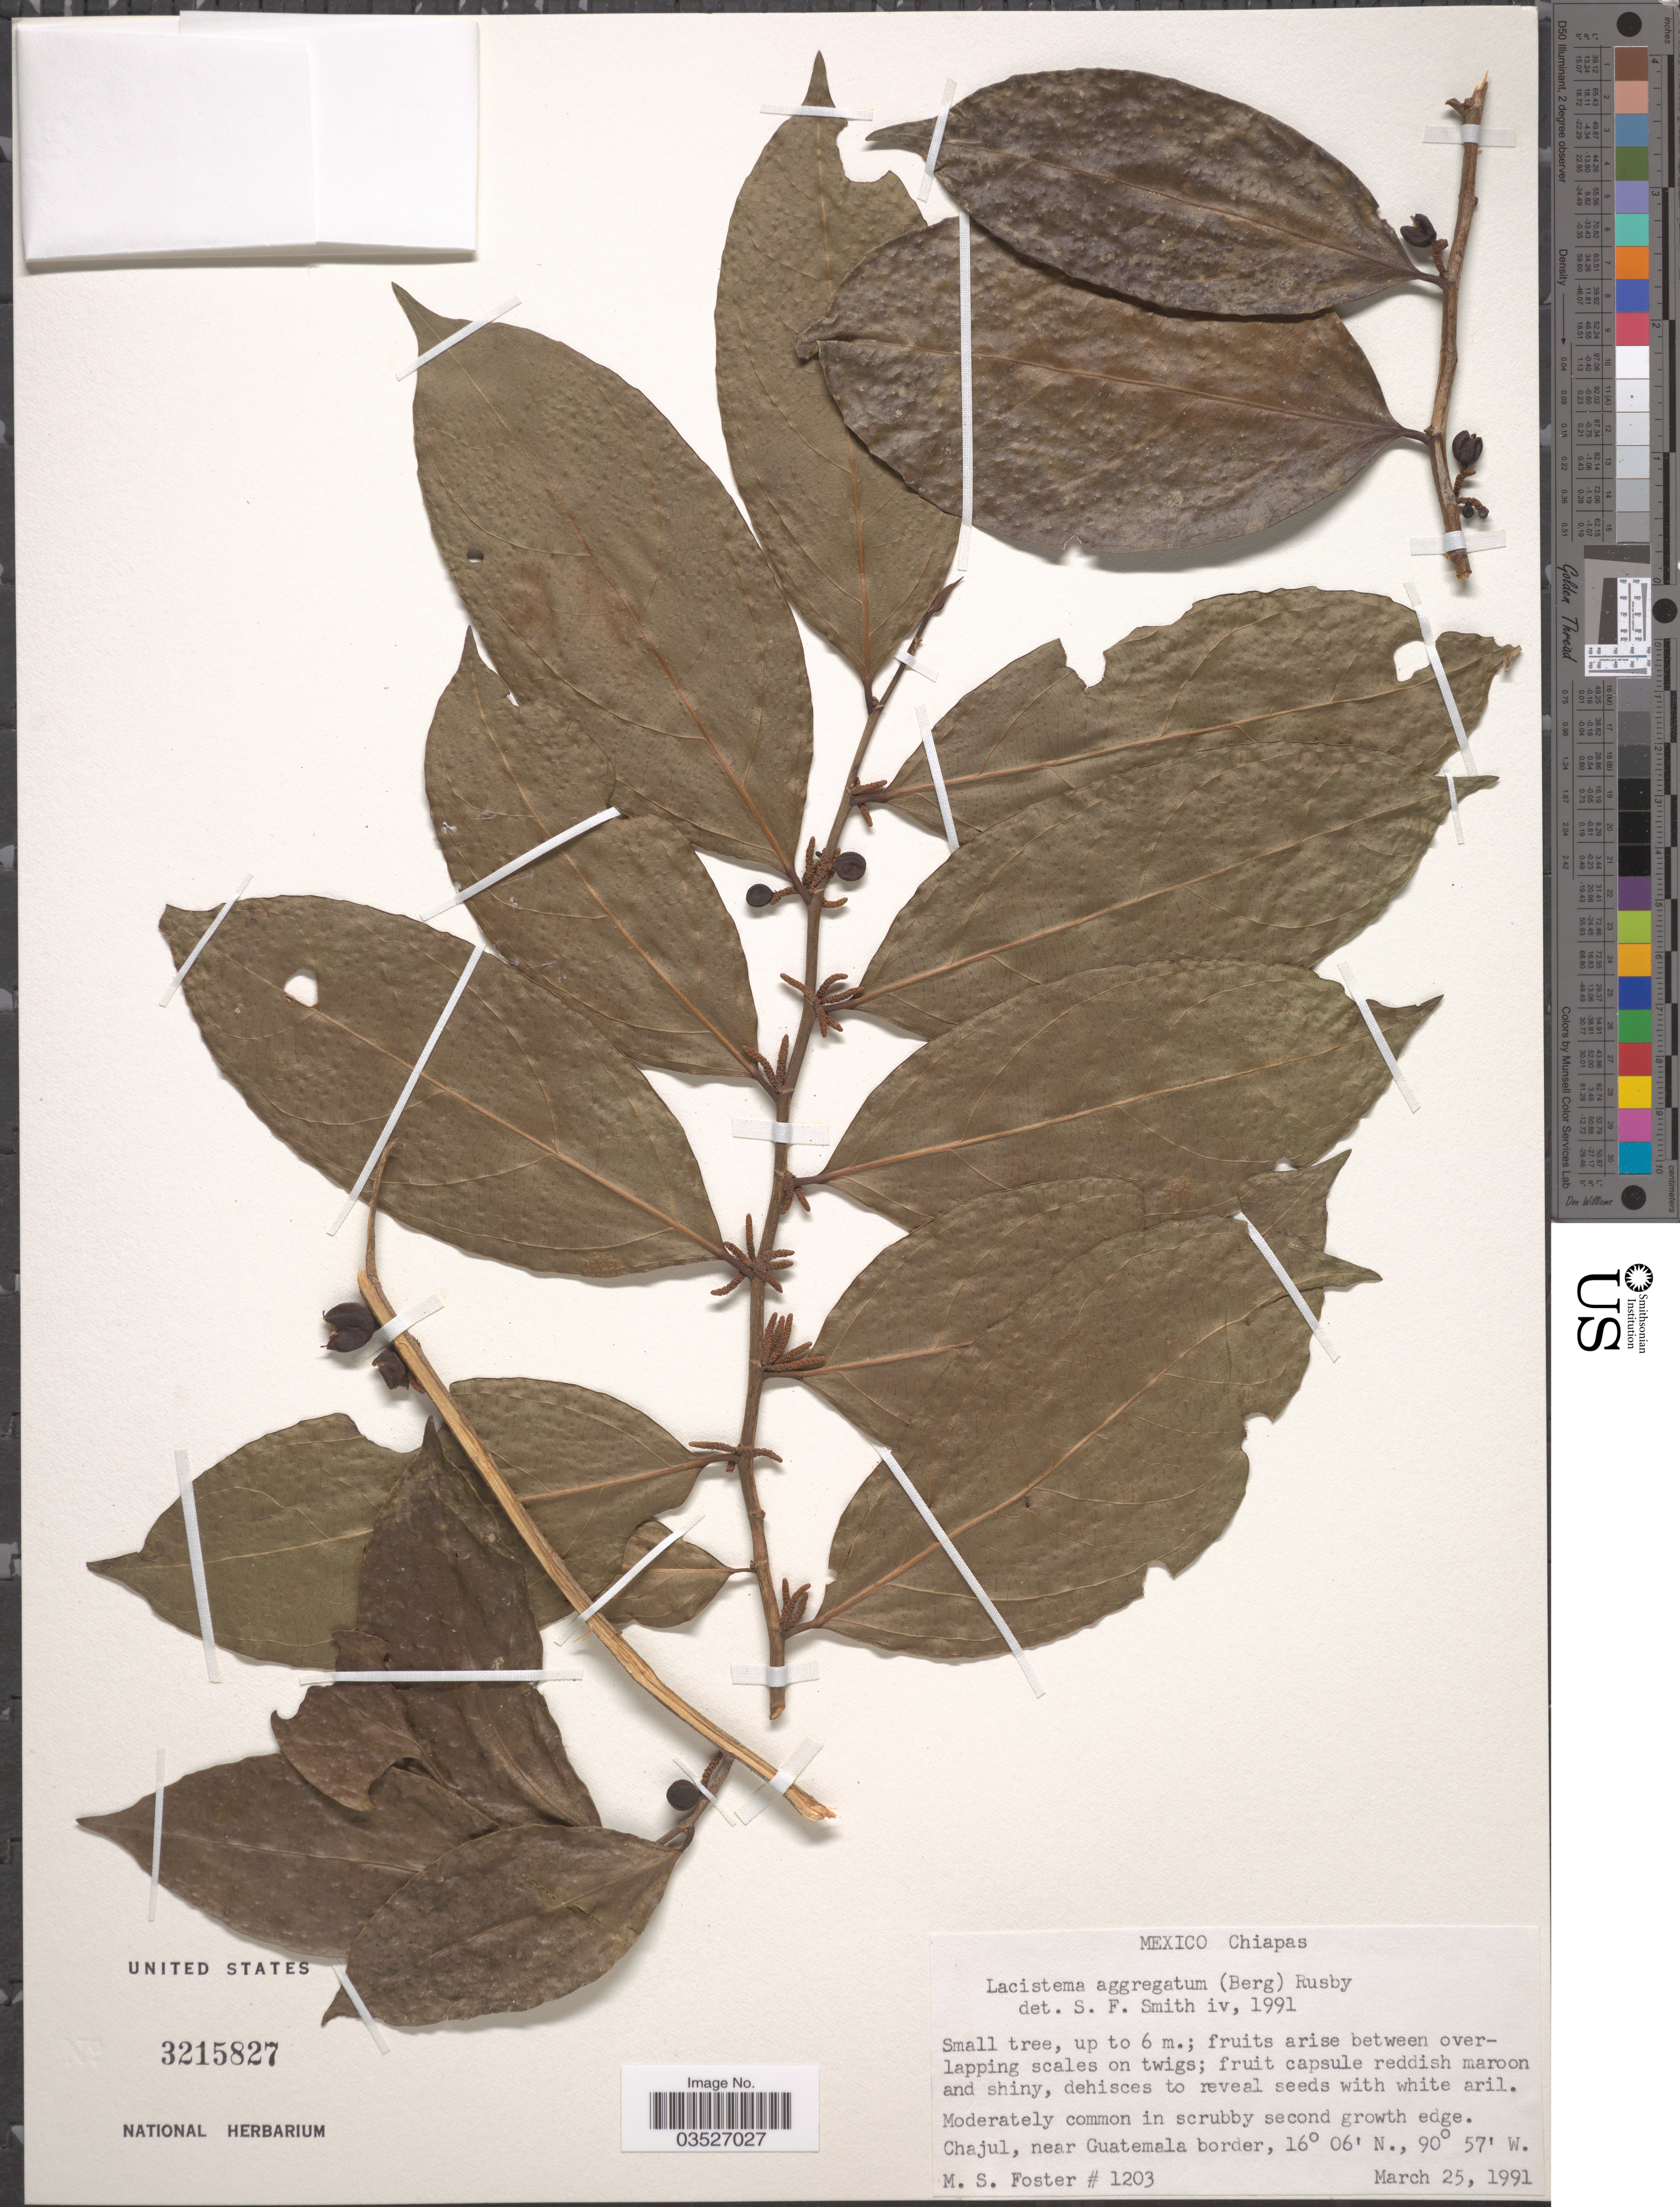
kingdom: Plantae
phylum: Tracheophyta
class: Magnoliopsida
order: Malpighiales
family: Lacistemataceae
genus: Lacistema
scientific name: Lacistema aggregatum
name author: (P.J. Bergius) Rusby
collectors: M. Foster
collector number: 1203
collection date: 1991-03-25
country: Mexico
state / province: Chiapas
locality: Chajul, near Guatemala border.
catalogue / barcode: US 3215827